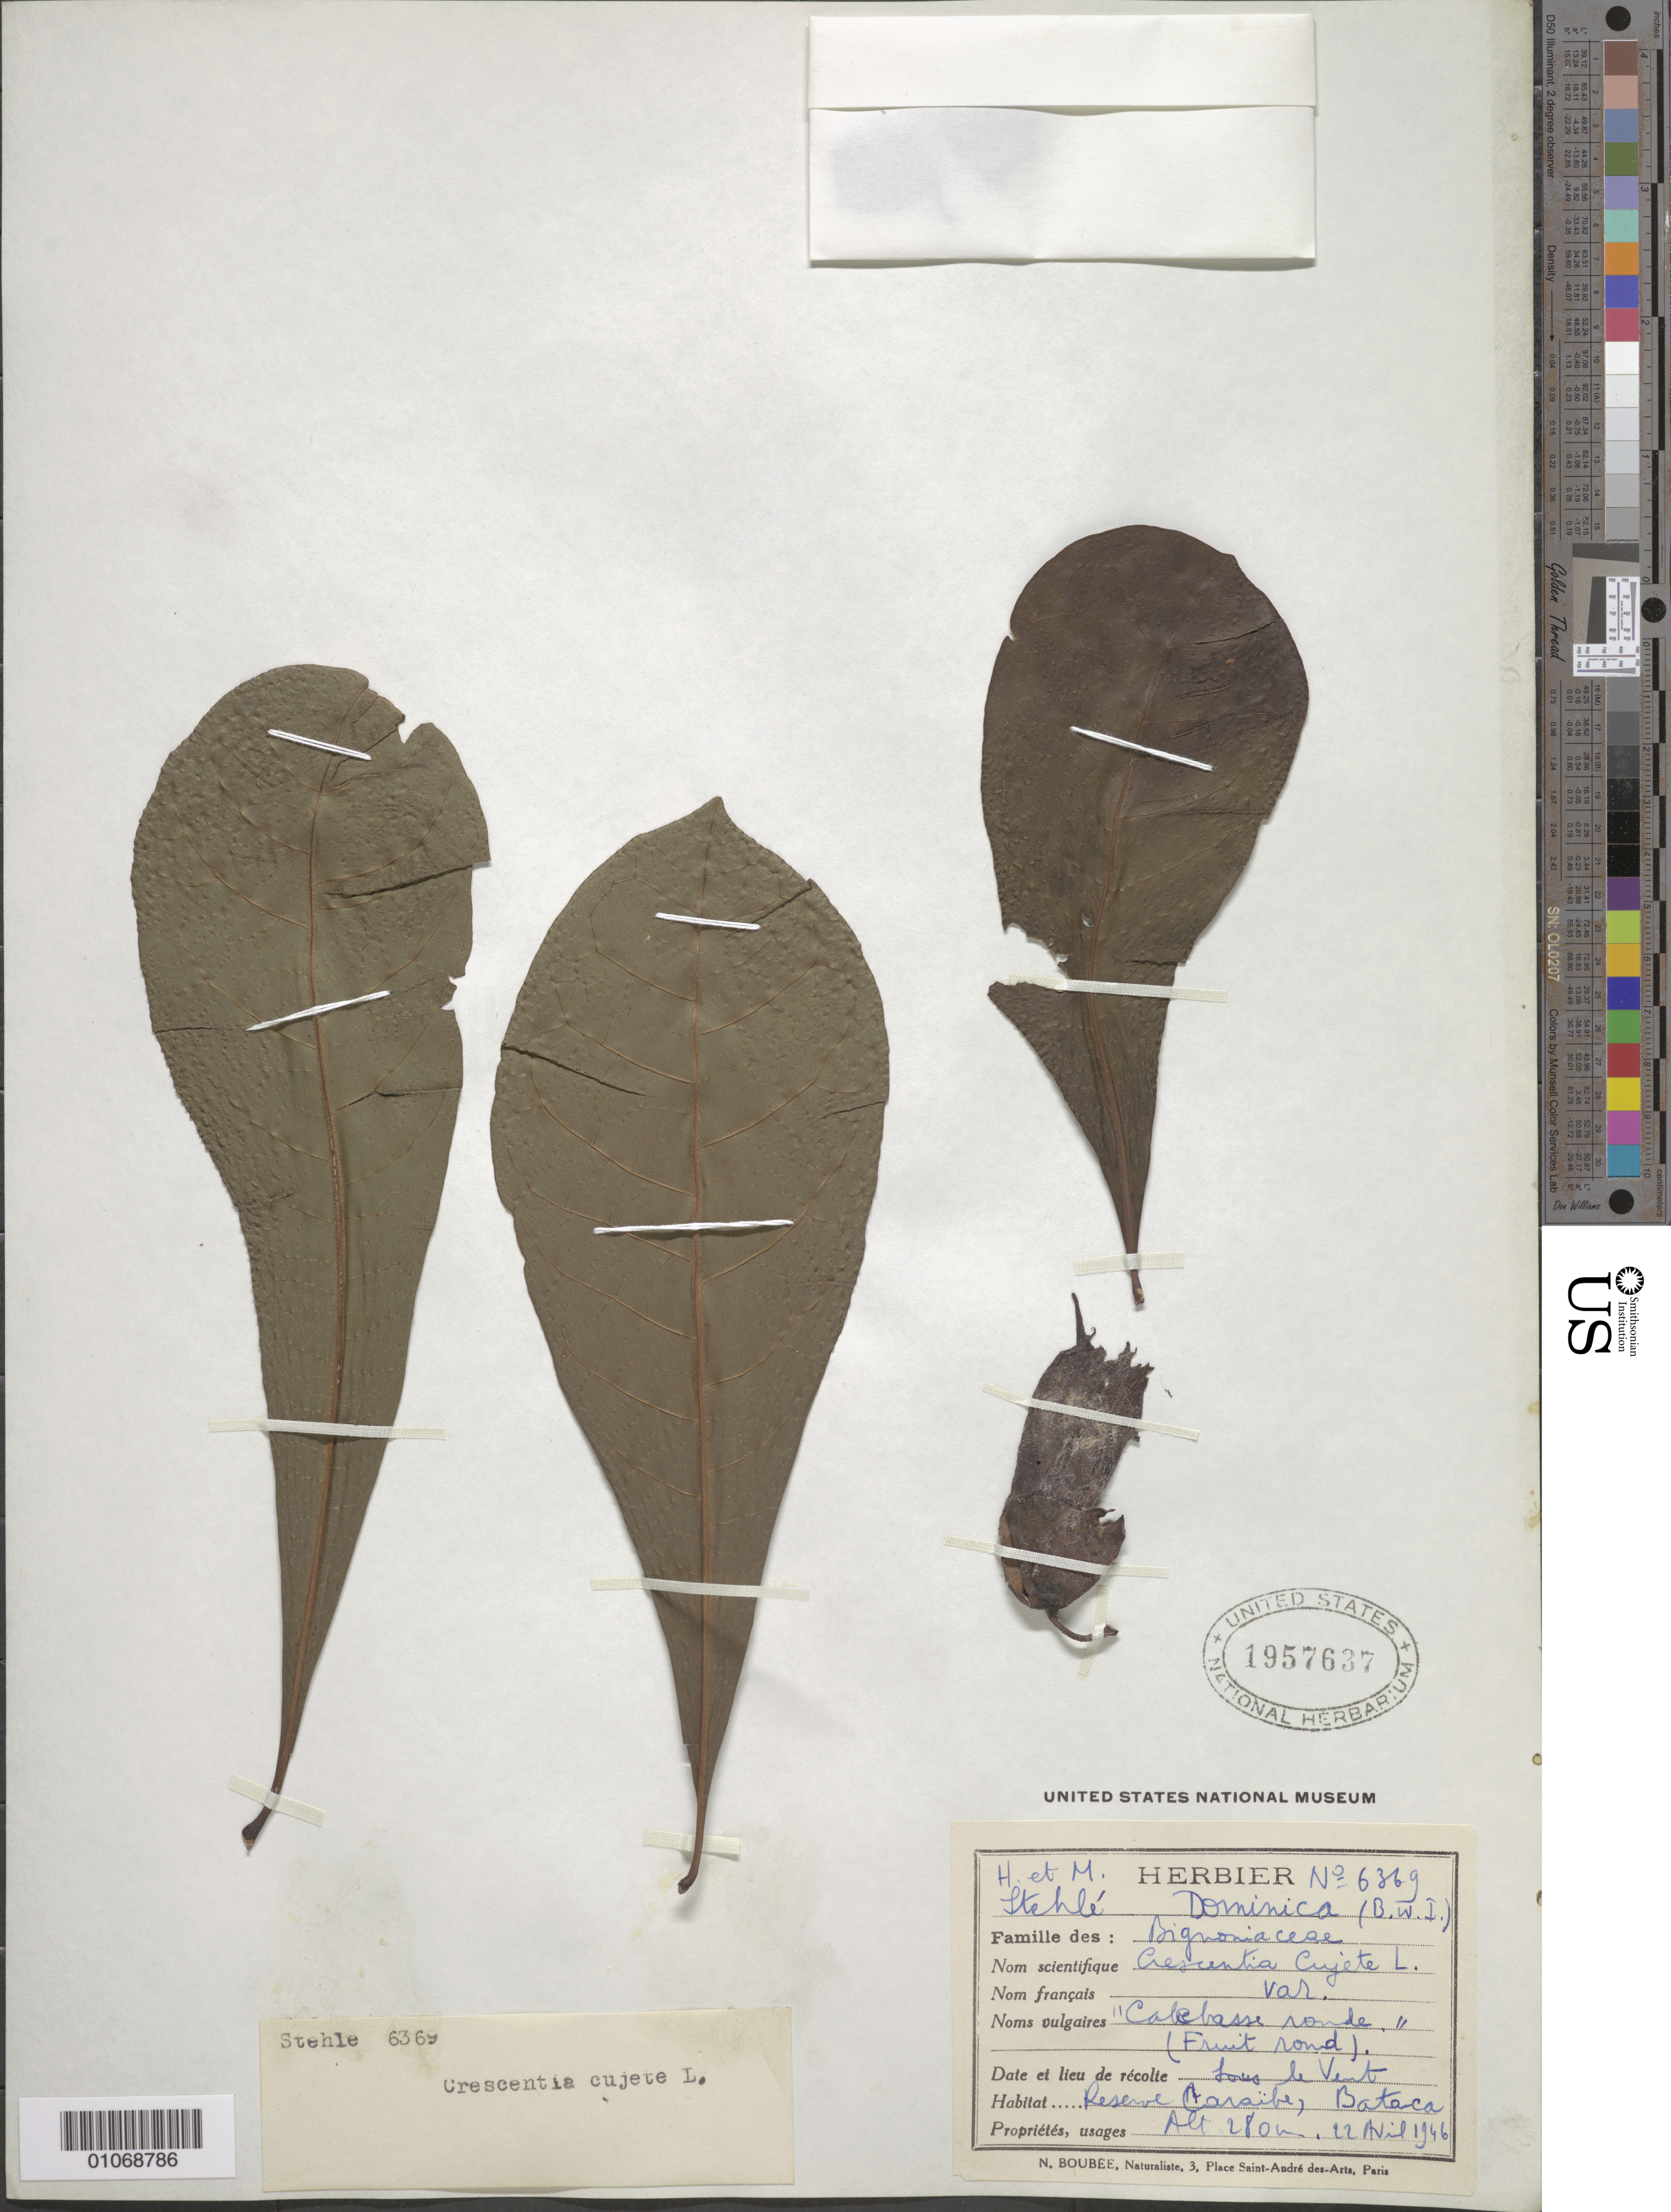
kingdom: Plantae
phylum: Tracheophyta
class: Magnoliopsida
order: Lamiales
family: Bignoniaceae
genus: Crescentia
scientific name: Crescentia cujete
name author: L.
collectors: H. Stehlé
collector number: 6369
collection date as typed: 12 Apr 1946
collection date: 1946-04-12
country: Dominica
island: Dominica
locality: Reserve Caraibe, Bataca.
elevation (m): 280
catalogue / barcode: US 1957637